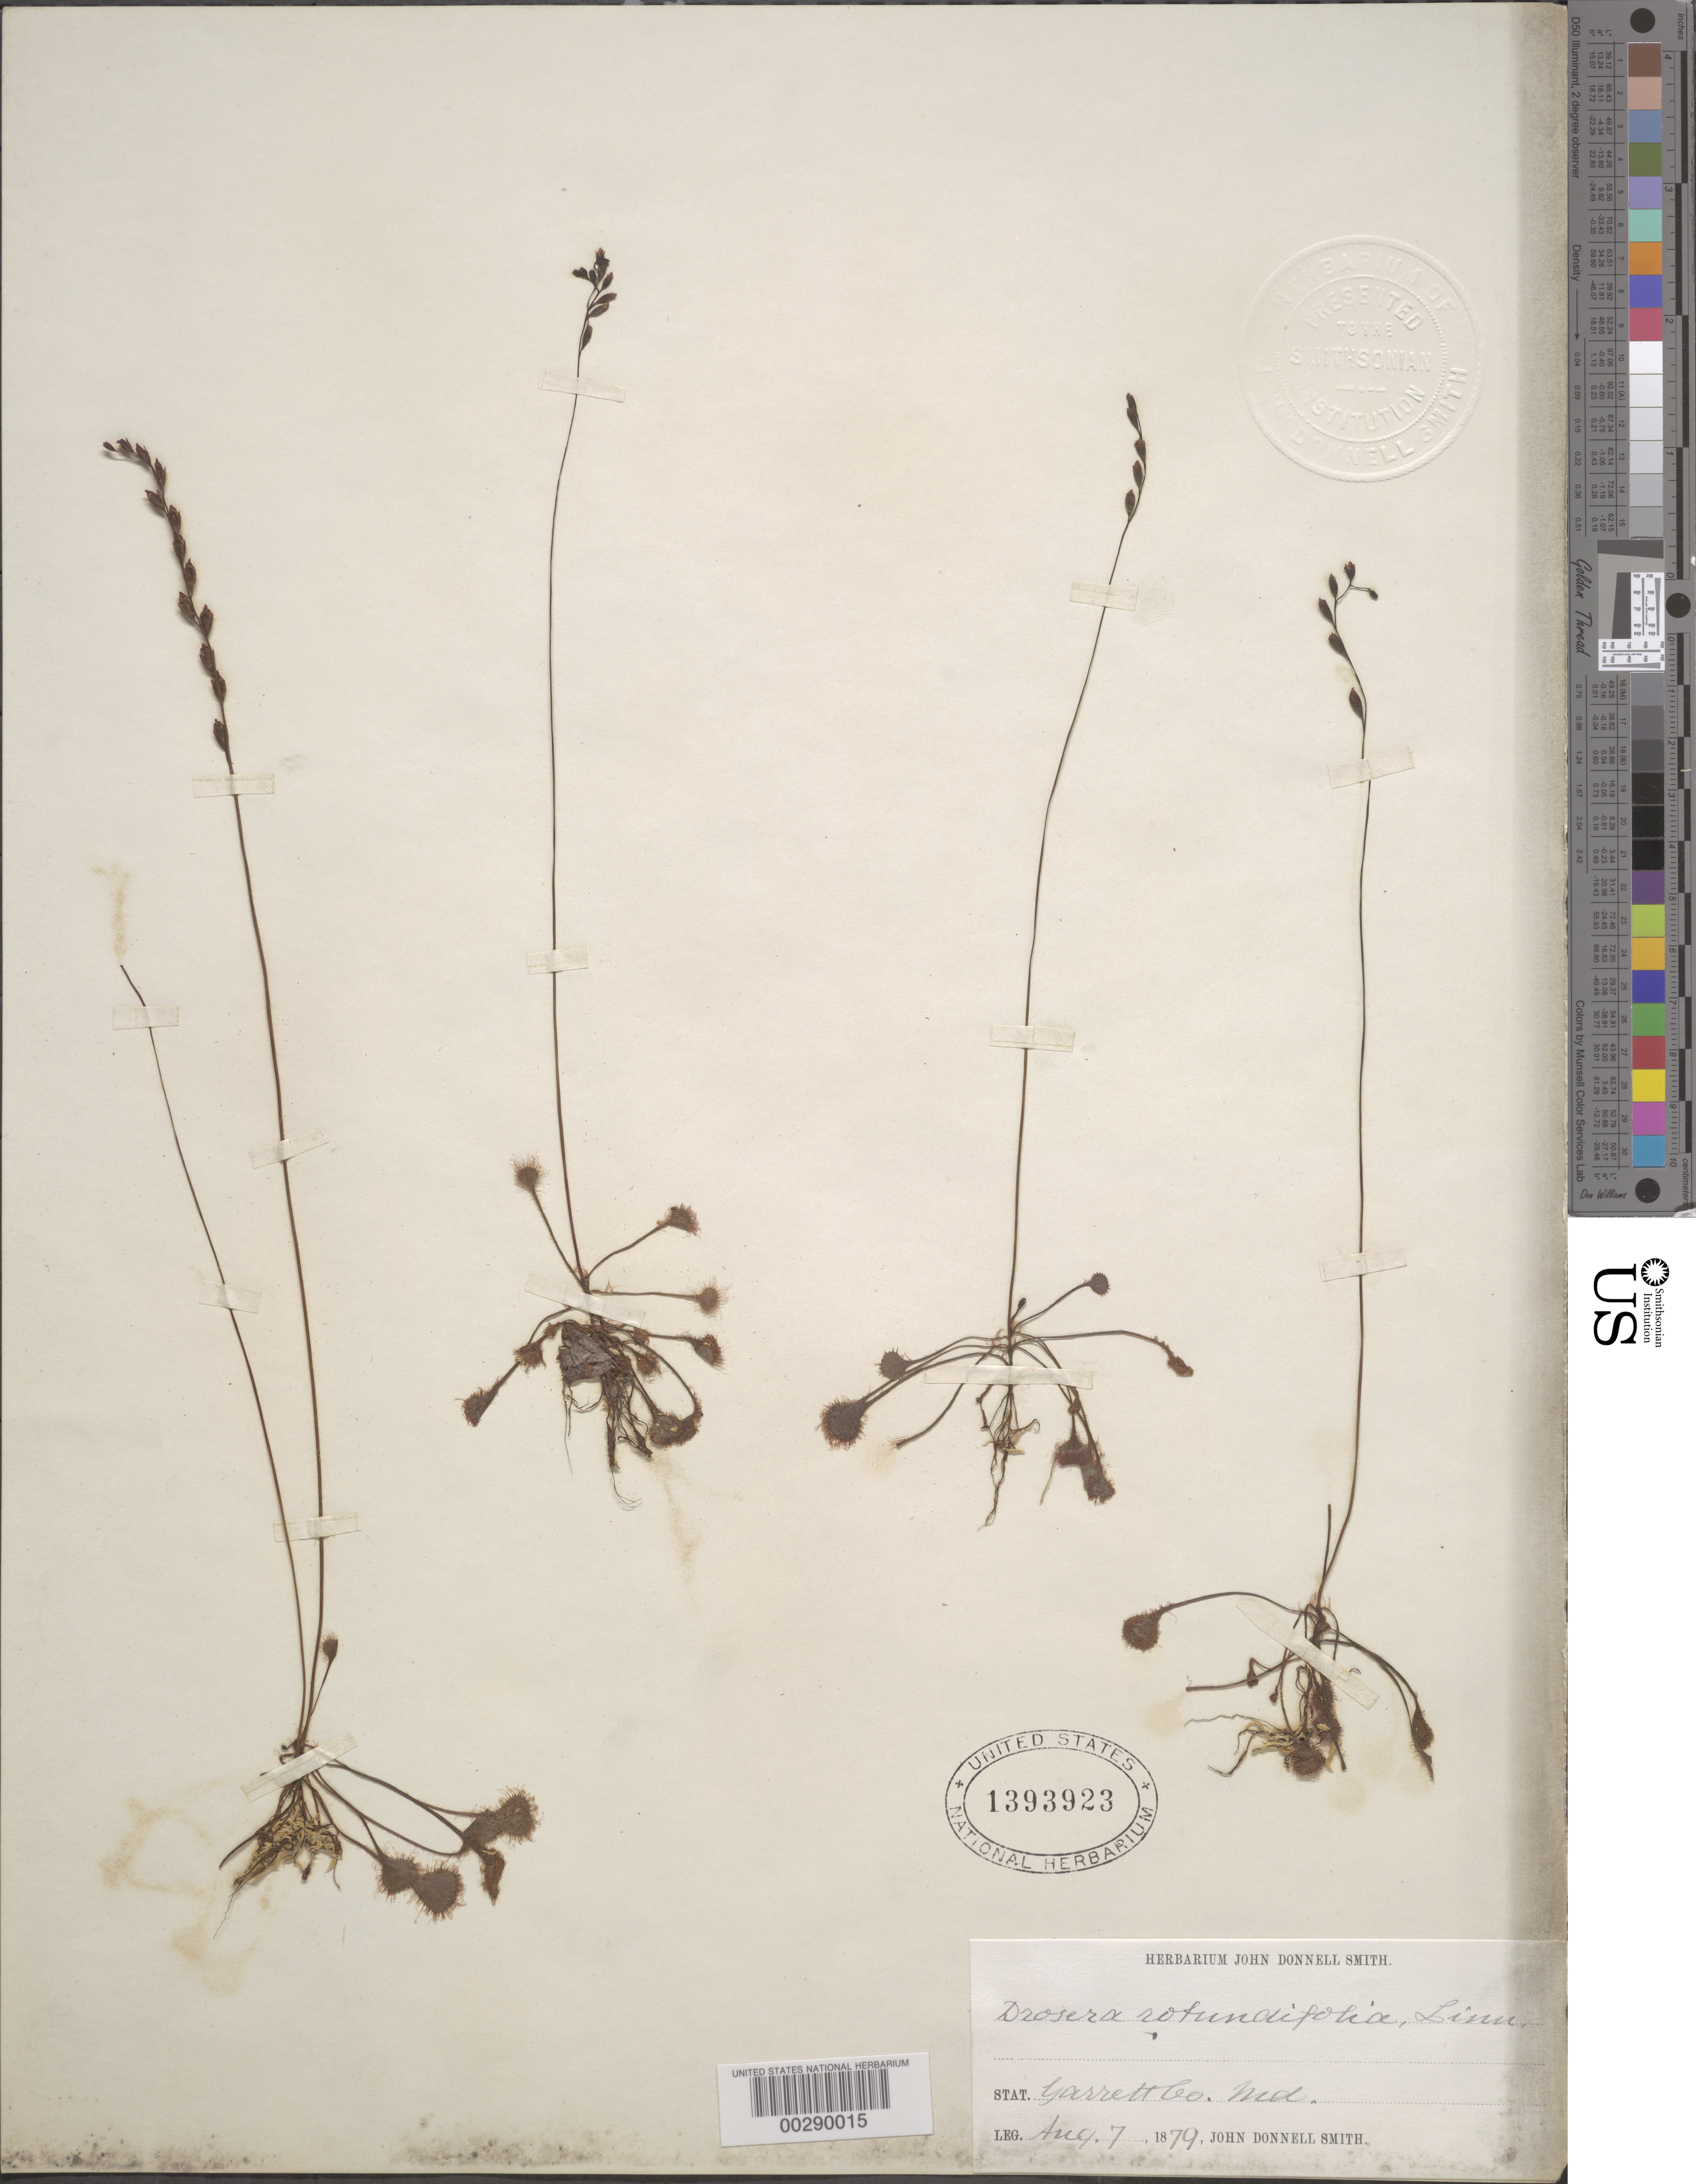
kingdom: Plantae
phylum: Tracheophyta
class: Magnoliopsida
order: Caryophyllales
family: Droseraceae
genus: Drosera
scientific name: Drosera rotundifolia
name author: L.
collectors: J. Donnell Smith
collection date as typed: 07 Aug 1879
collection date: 1879-08-07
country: United States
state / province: Maryland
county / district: Garrett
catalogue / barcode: US 1393923